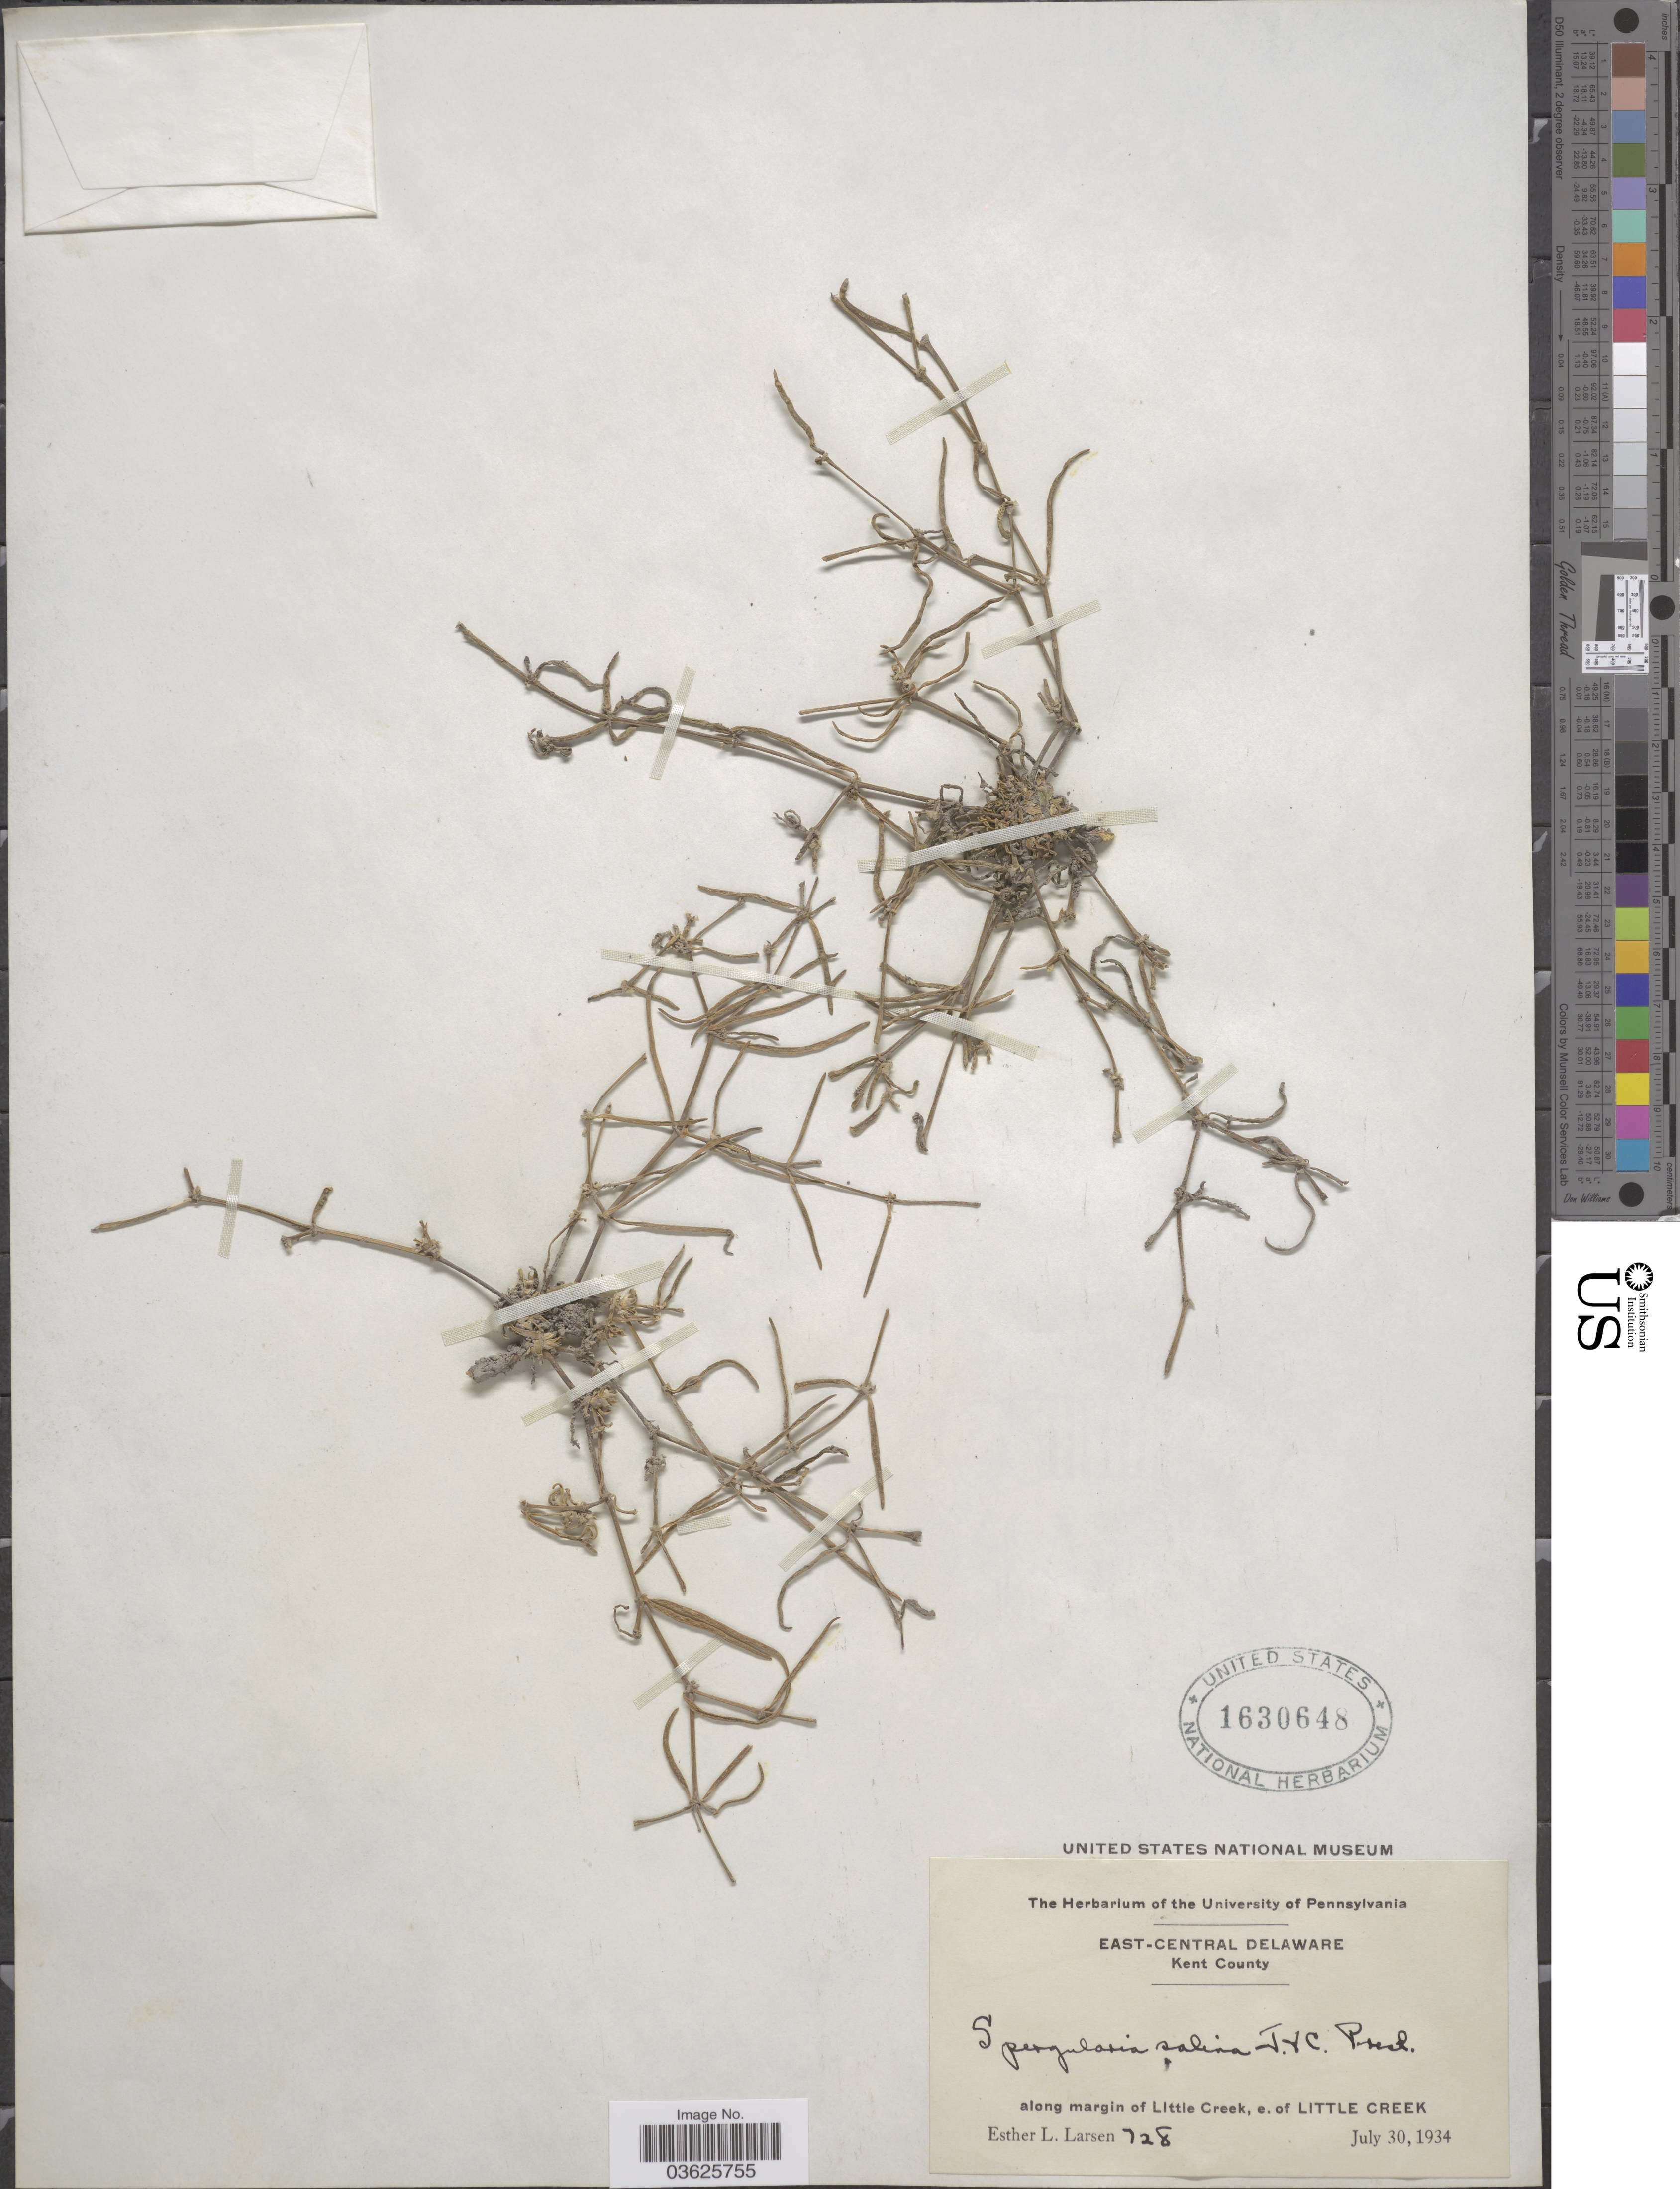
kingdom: Plantae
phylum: Tracheophyta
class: Magnoliopsida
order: Caryophyllales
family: Caryophyllaceae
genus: Spergularia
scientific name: Spergularia salina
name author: J. Presl & C. Presl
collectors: E. Larsen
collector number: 728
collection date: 1934-07-30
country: United States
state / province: Delaware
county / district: Kent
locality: East-Central Delaware. Kent County. Along margin of Little Creek, e. of Little Creek.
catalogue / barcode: US 1630648